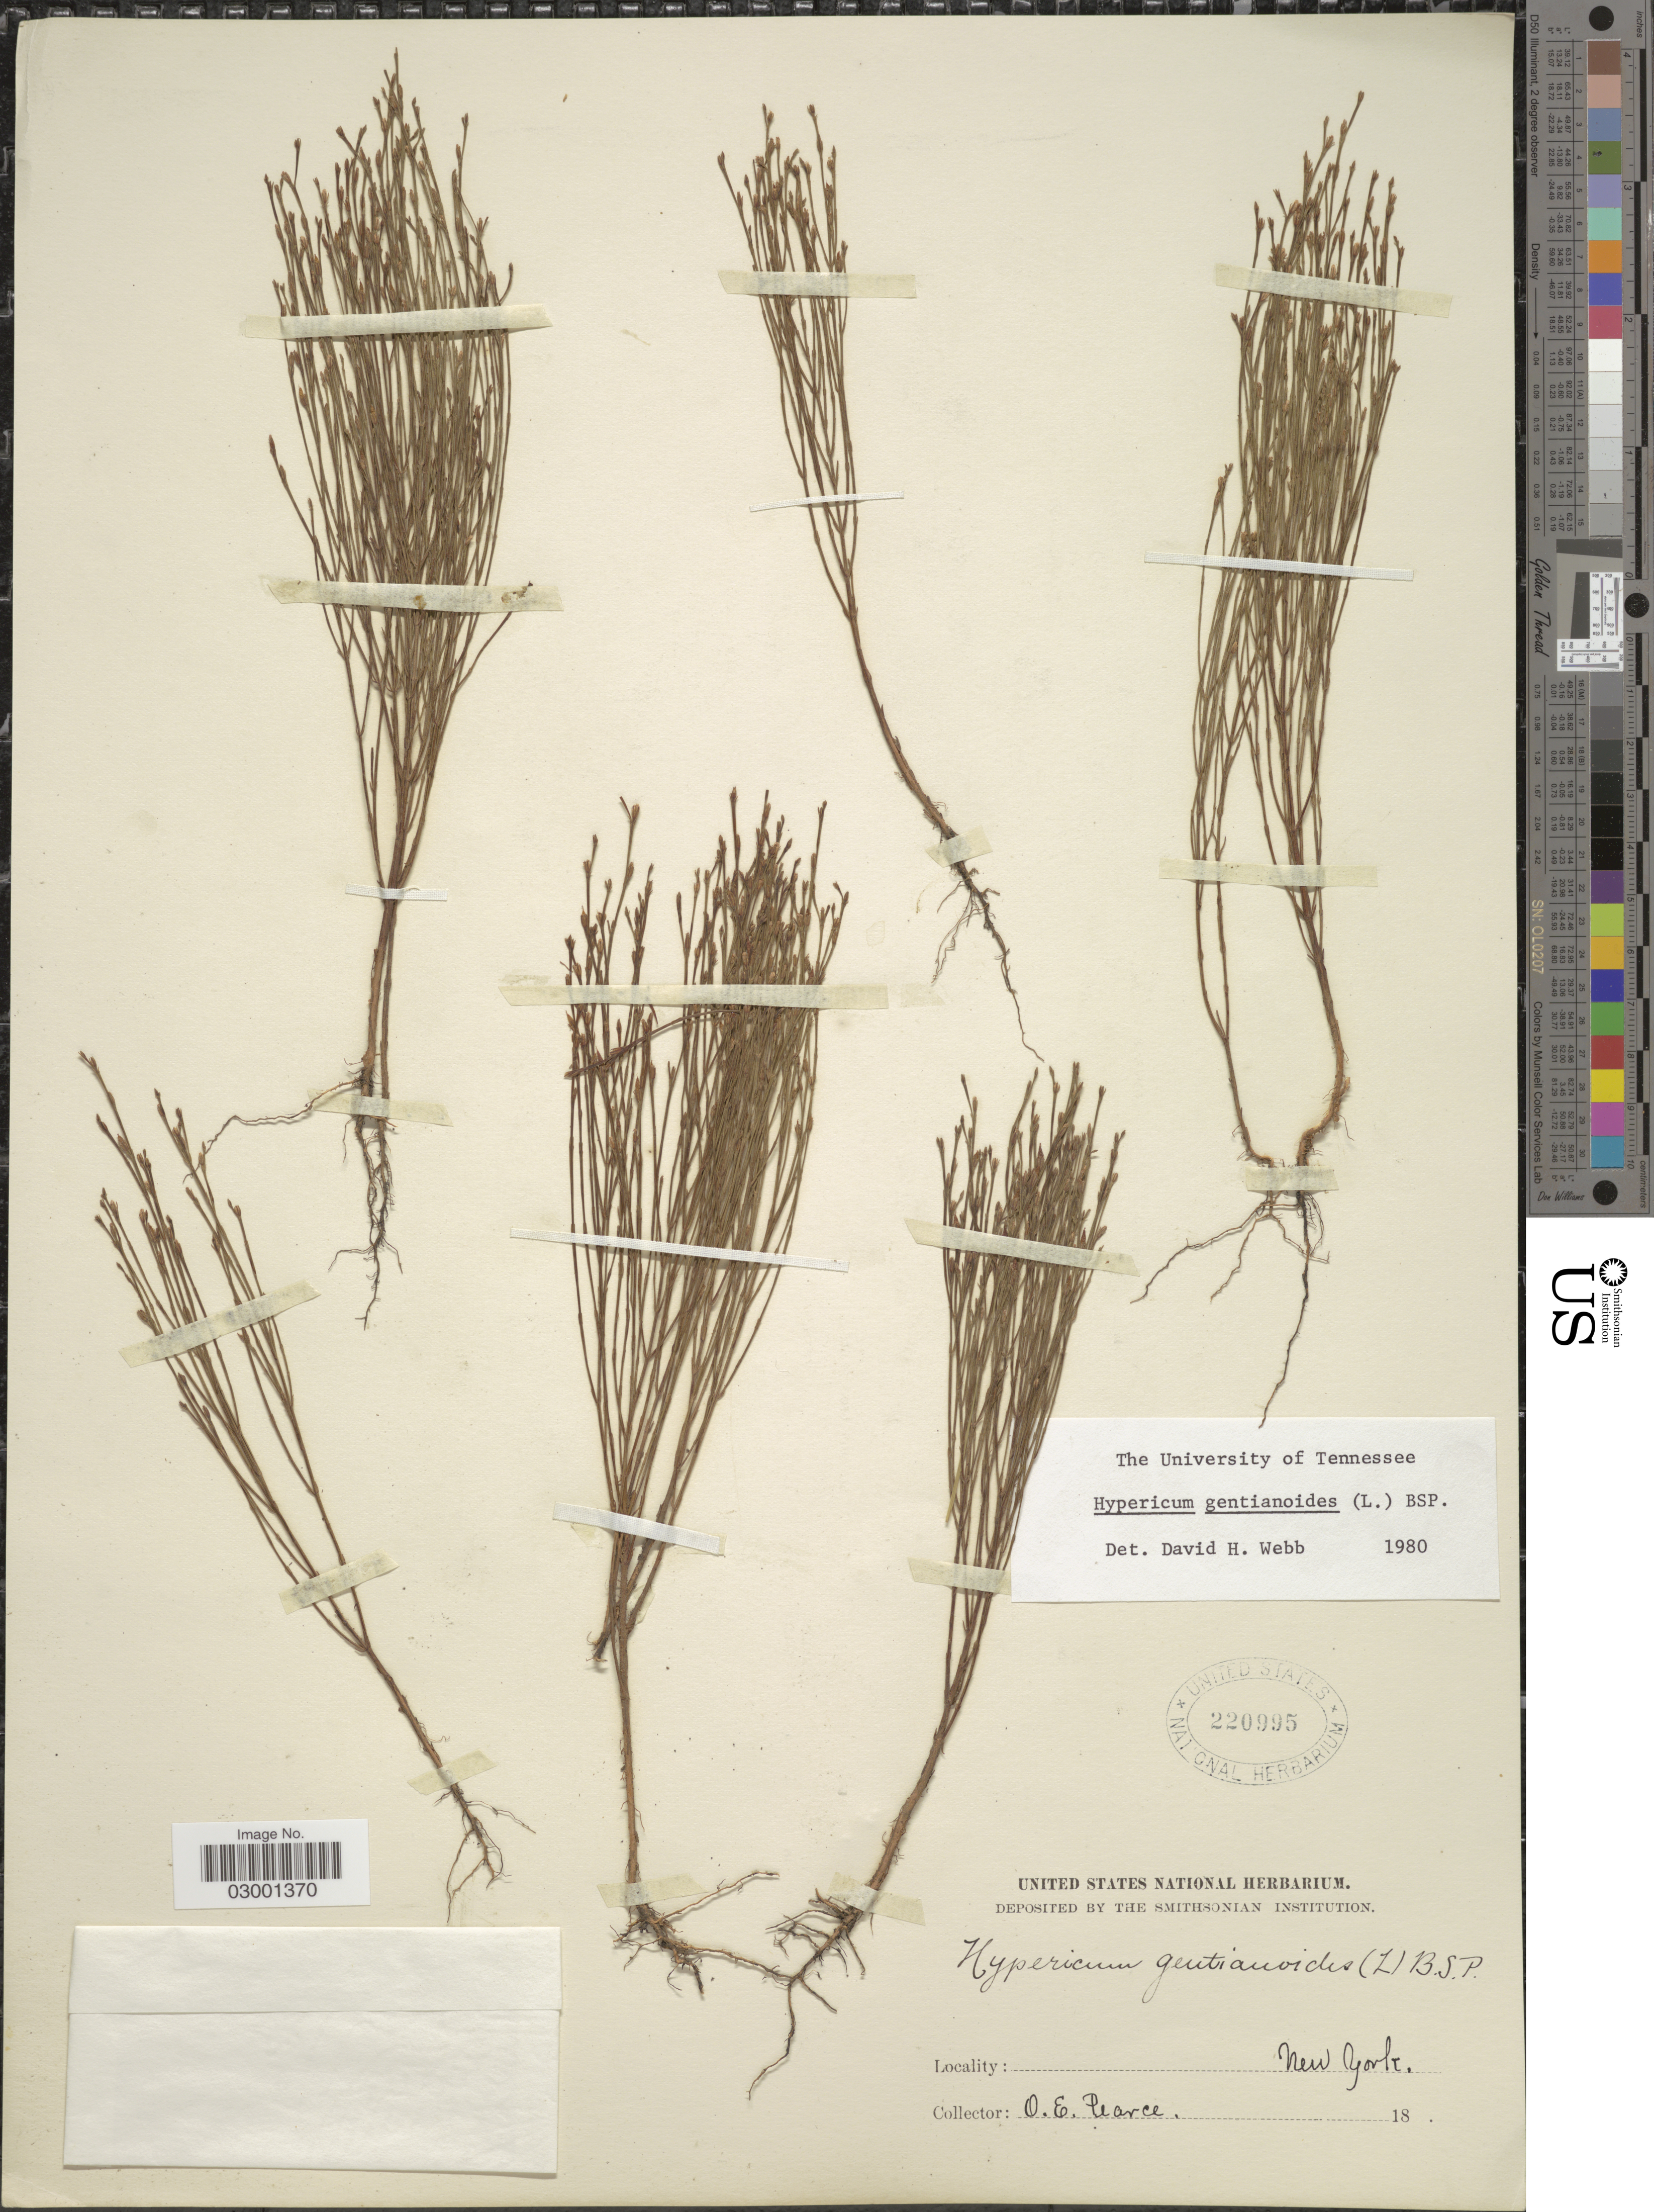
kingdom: Plantae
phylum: Tracheophyta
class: Magnoliopsida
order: Malpighiales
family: Hypericaceae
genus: Hypericum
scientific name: Hypericum gentianoides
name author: (L.) Britton, Stearns & Poggenb.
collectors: O. E. Pearce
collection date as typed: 18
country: United States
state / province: New York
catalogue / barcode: US 220995